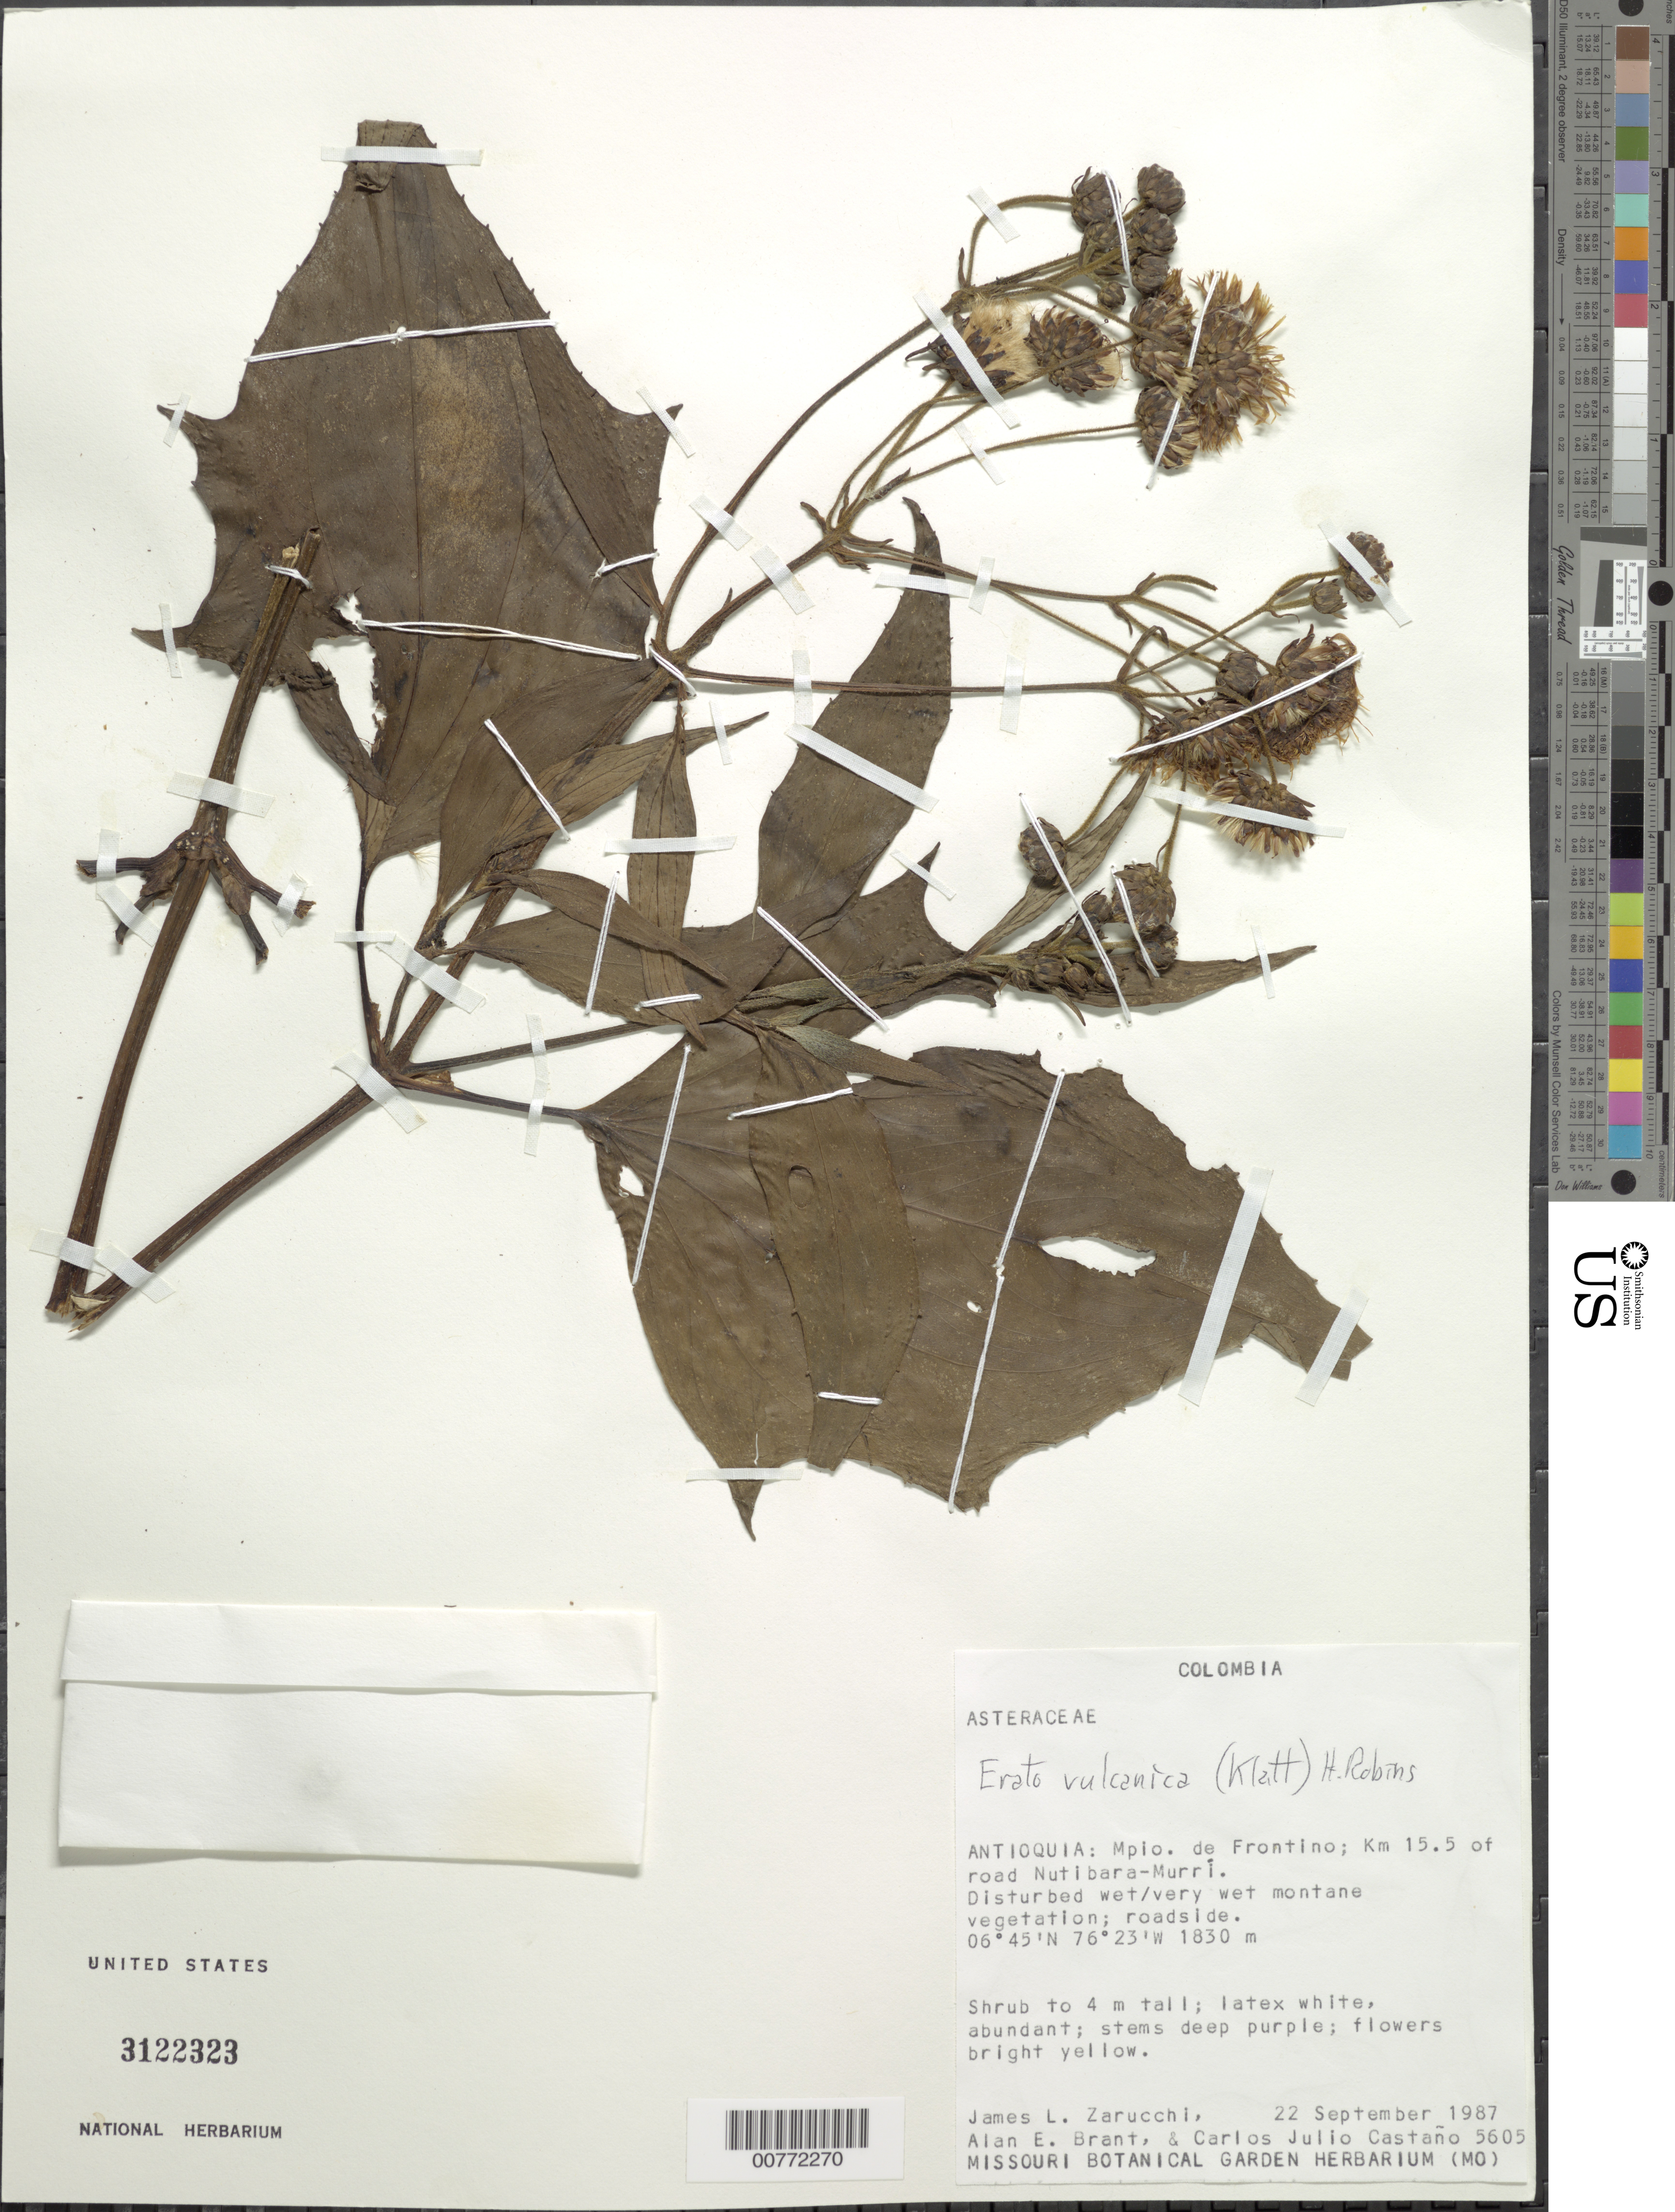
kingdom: Plantae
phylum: Tracheophyta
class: Magnoliopsida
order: Asterales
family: Asteraceae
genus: Erato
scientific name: Erato vulcanica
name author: (Klatt) H. Rob.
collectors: J. L. Zarucchi, A. Brant & C. Castaño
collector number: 5605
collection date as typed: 22 September 1987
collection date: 1987-09-22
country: Colombia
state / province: Antioquia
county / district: Mpio. de Frontino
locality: Km 15.5 of road Nutibara-Murrí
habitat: Disturbed wet/very wet montane vegetation; roadside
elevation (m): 1830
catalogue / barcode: US 3122323